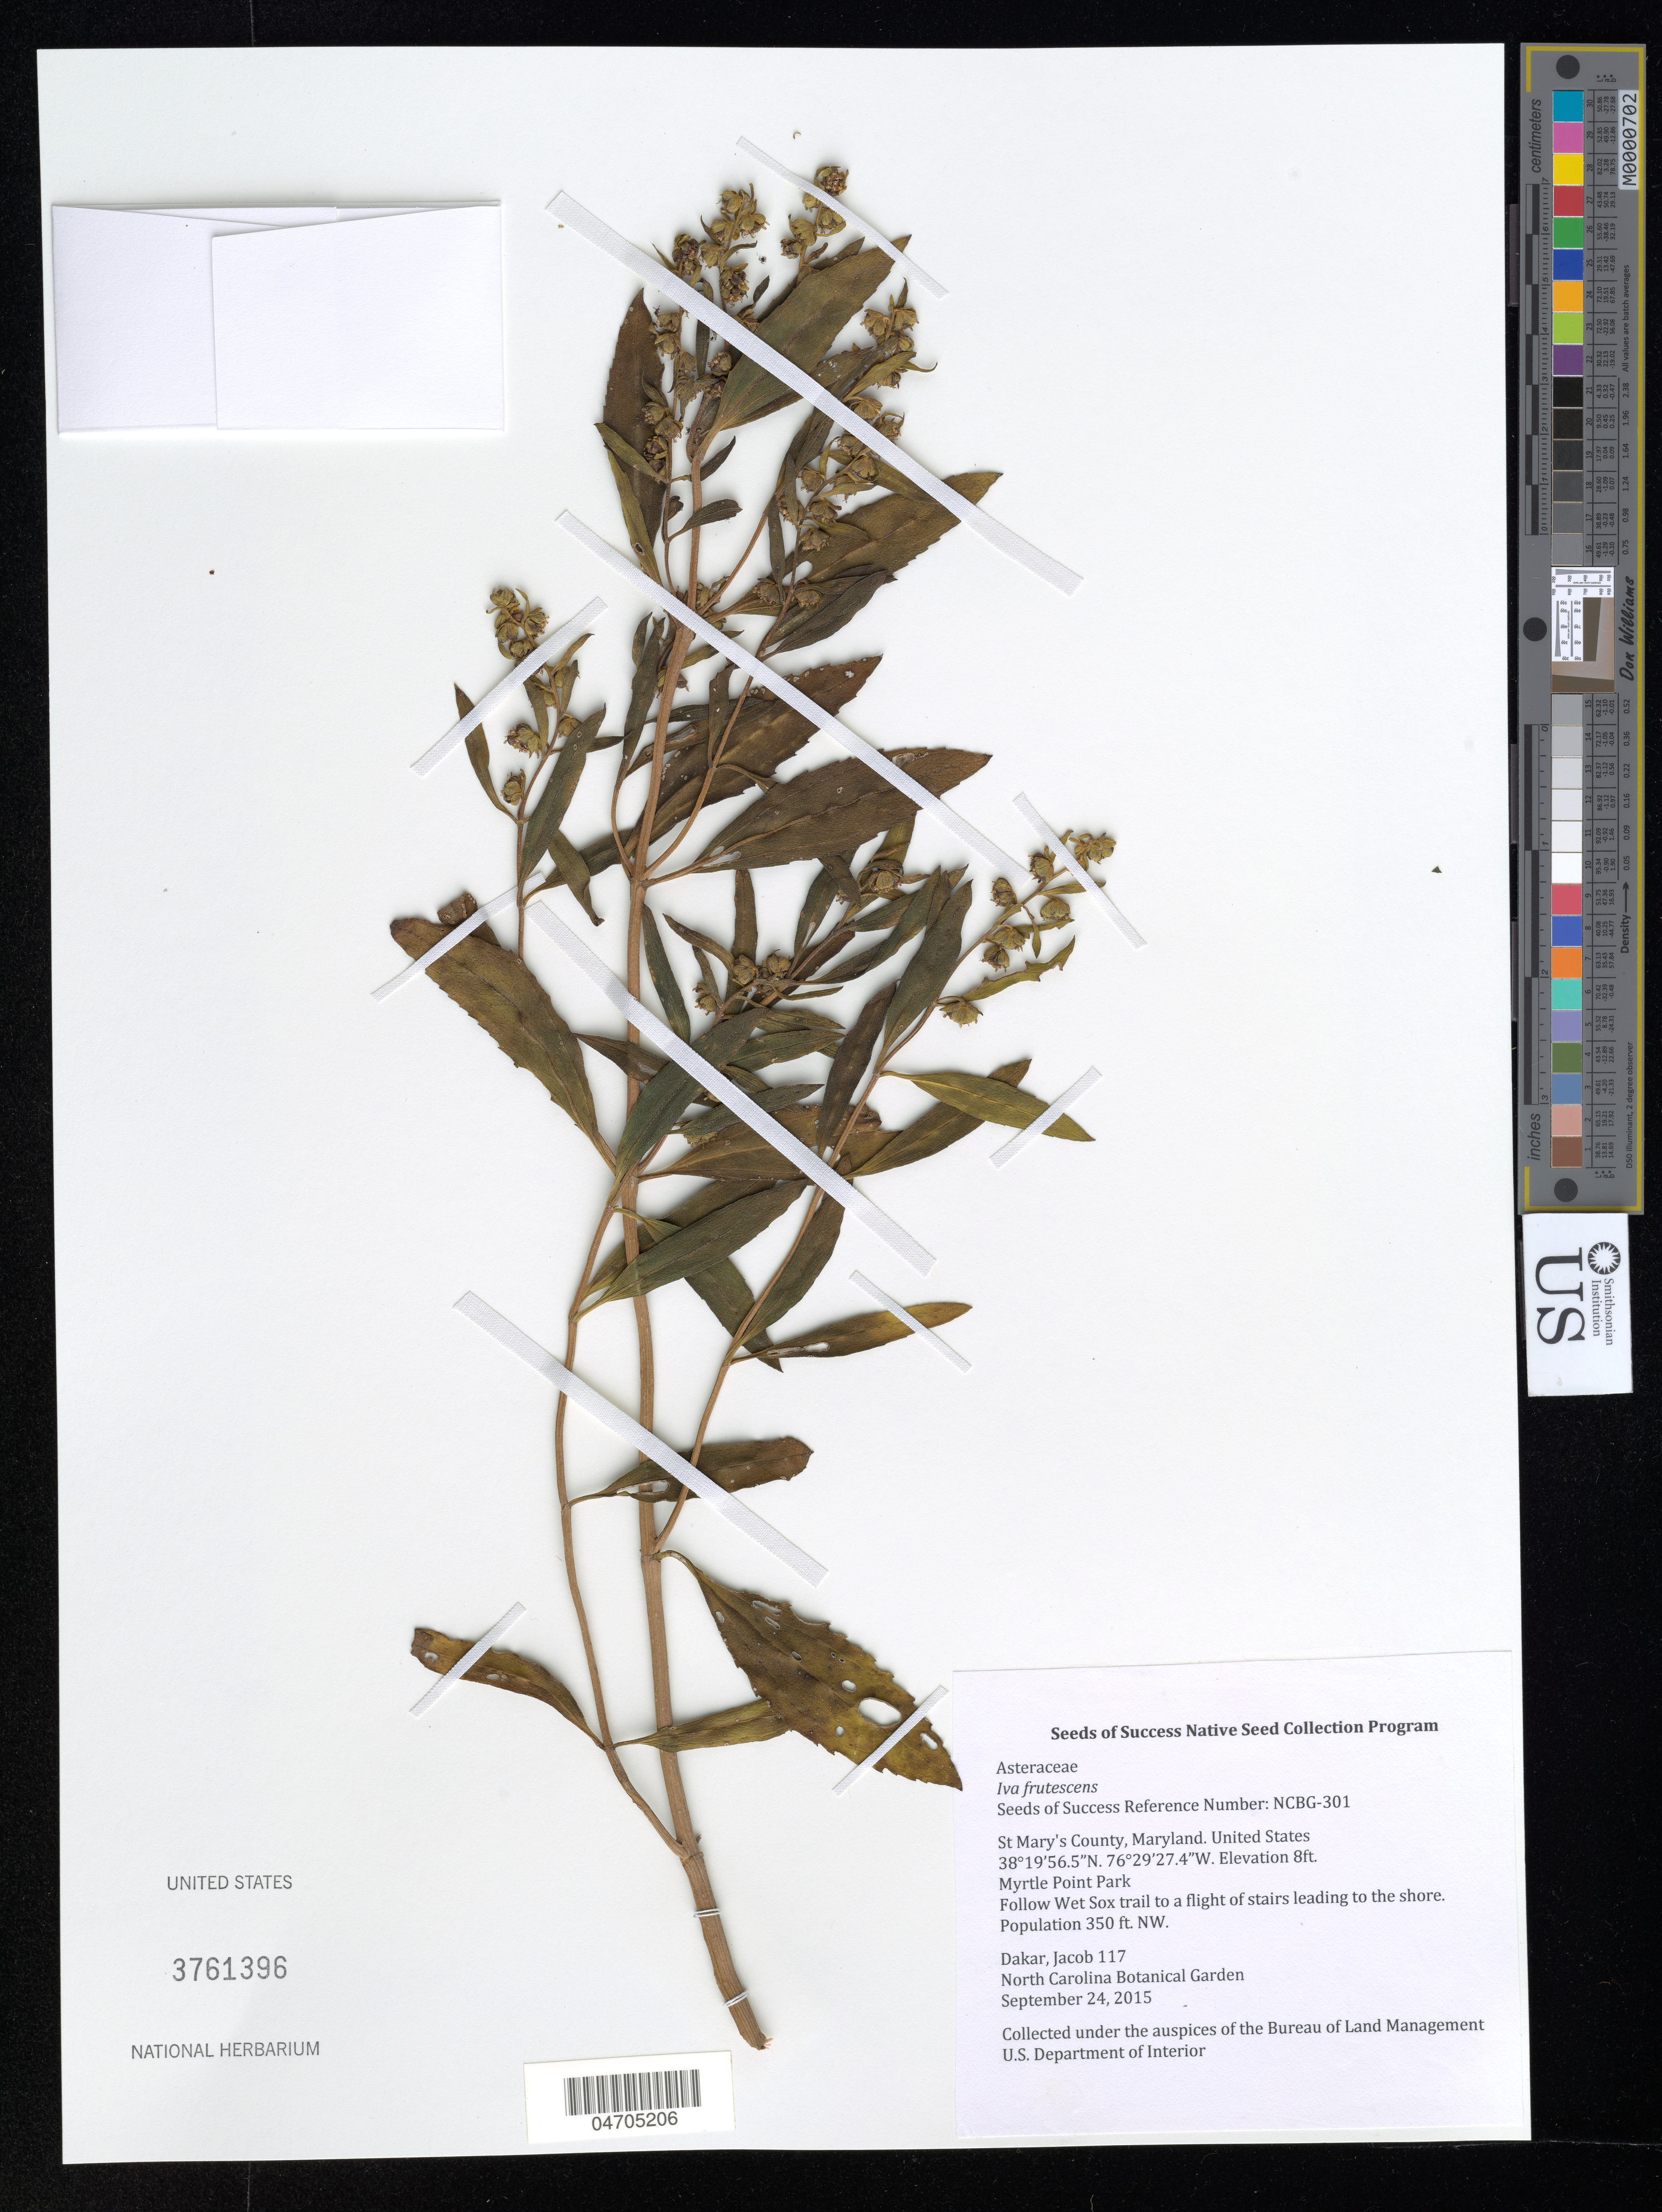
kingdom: Plantae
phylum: Tracheophyta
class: Magnoliopsida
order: Asterales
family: Asteraceae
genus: Iva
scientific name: Iva frutescens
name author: L.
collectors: J. Dakar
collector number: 117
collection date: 2015-09-24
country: United States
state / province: Maryland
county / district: St Mary's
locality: St Mary's County. Myrtle Point Park. Follow Wet Sox trail to a flight of stairs leading to the shore. Population 350 ft. NW.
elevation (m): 2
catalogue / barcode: US 3761396